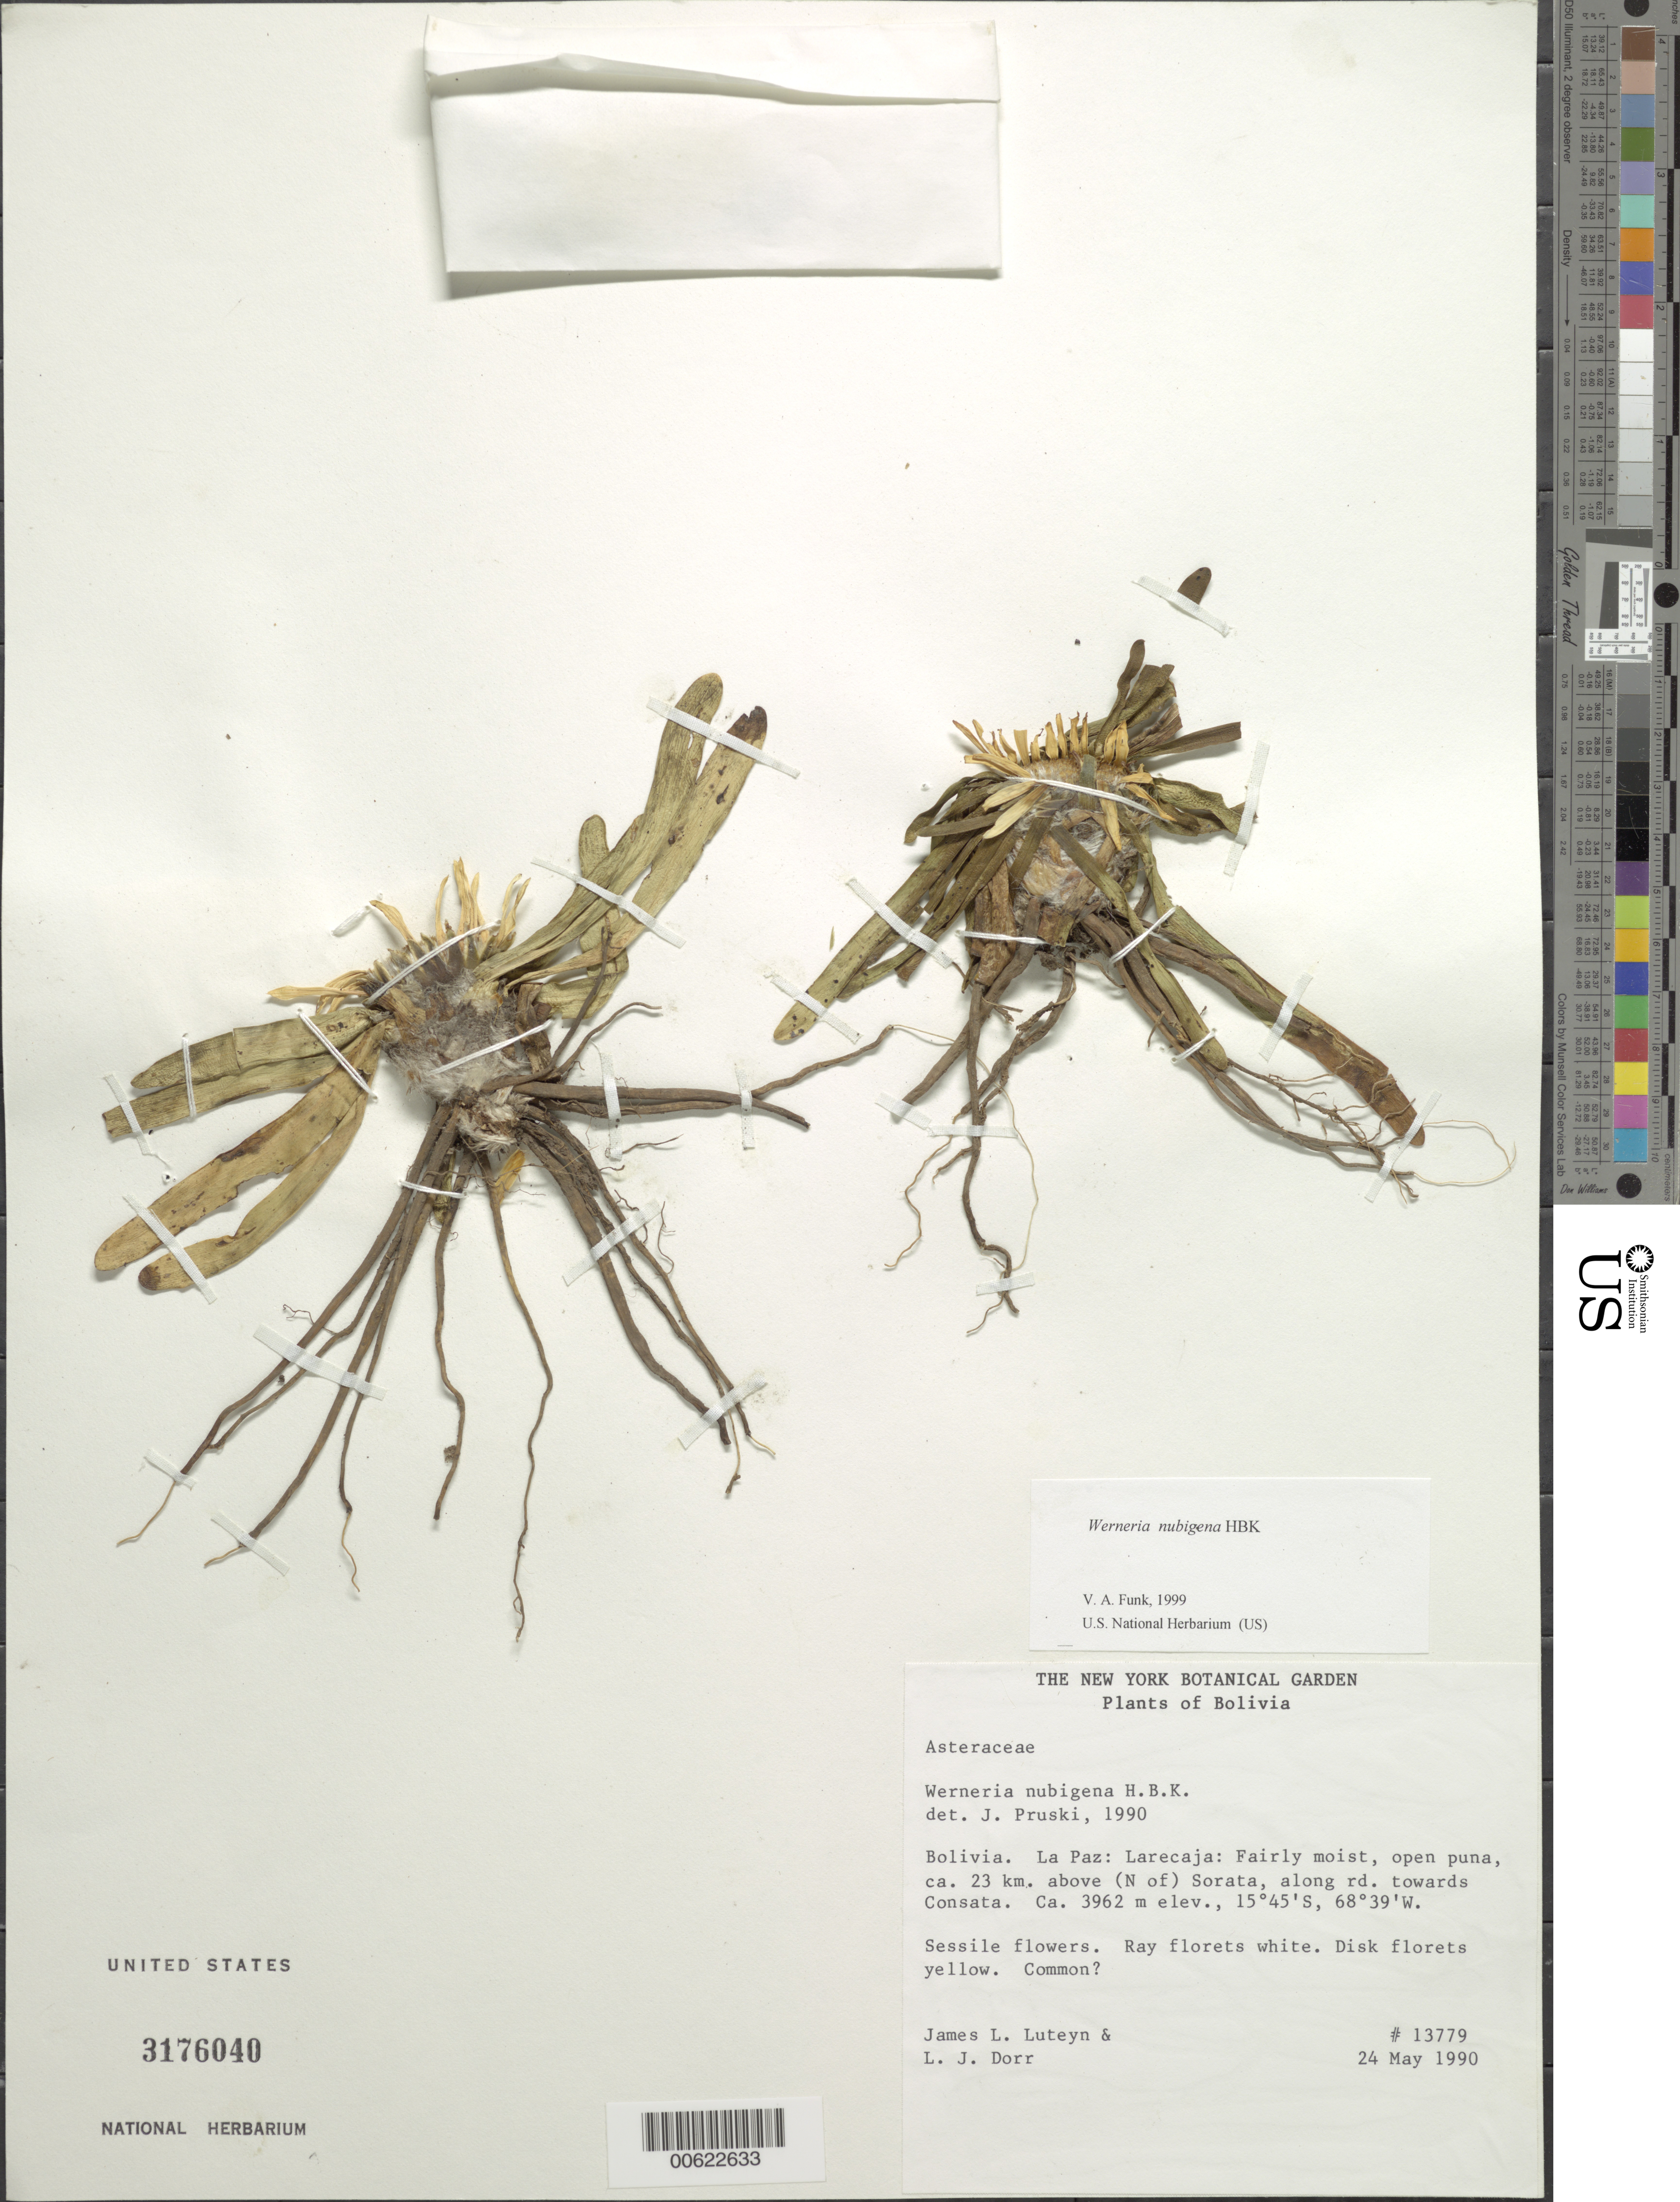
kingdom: Plantae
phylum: Tracheophyta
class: Magnoliopsida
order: Asterales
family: Asteraceae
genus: Werneria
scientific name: Werneria nubigena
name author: Kunth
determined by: Funk, Vicki A., (BOT), Smithsonian Institution - National Museum of Natural History (UNITED STATES)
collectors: J. L. Luteyn & L. J. Dorr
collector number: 13779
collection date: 1990-05-24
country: Bolivia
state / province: La Paz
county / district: Larecaja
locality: Soroata, ca. 23 km above (N of); along rd. towards Consata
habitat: Fairly moist, open puna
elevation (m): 39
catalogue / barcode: US 3176040